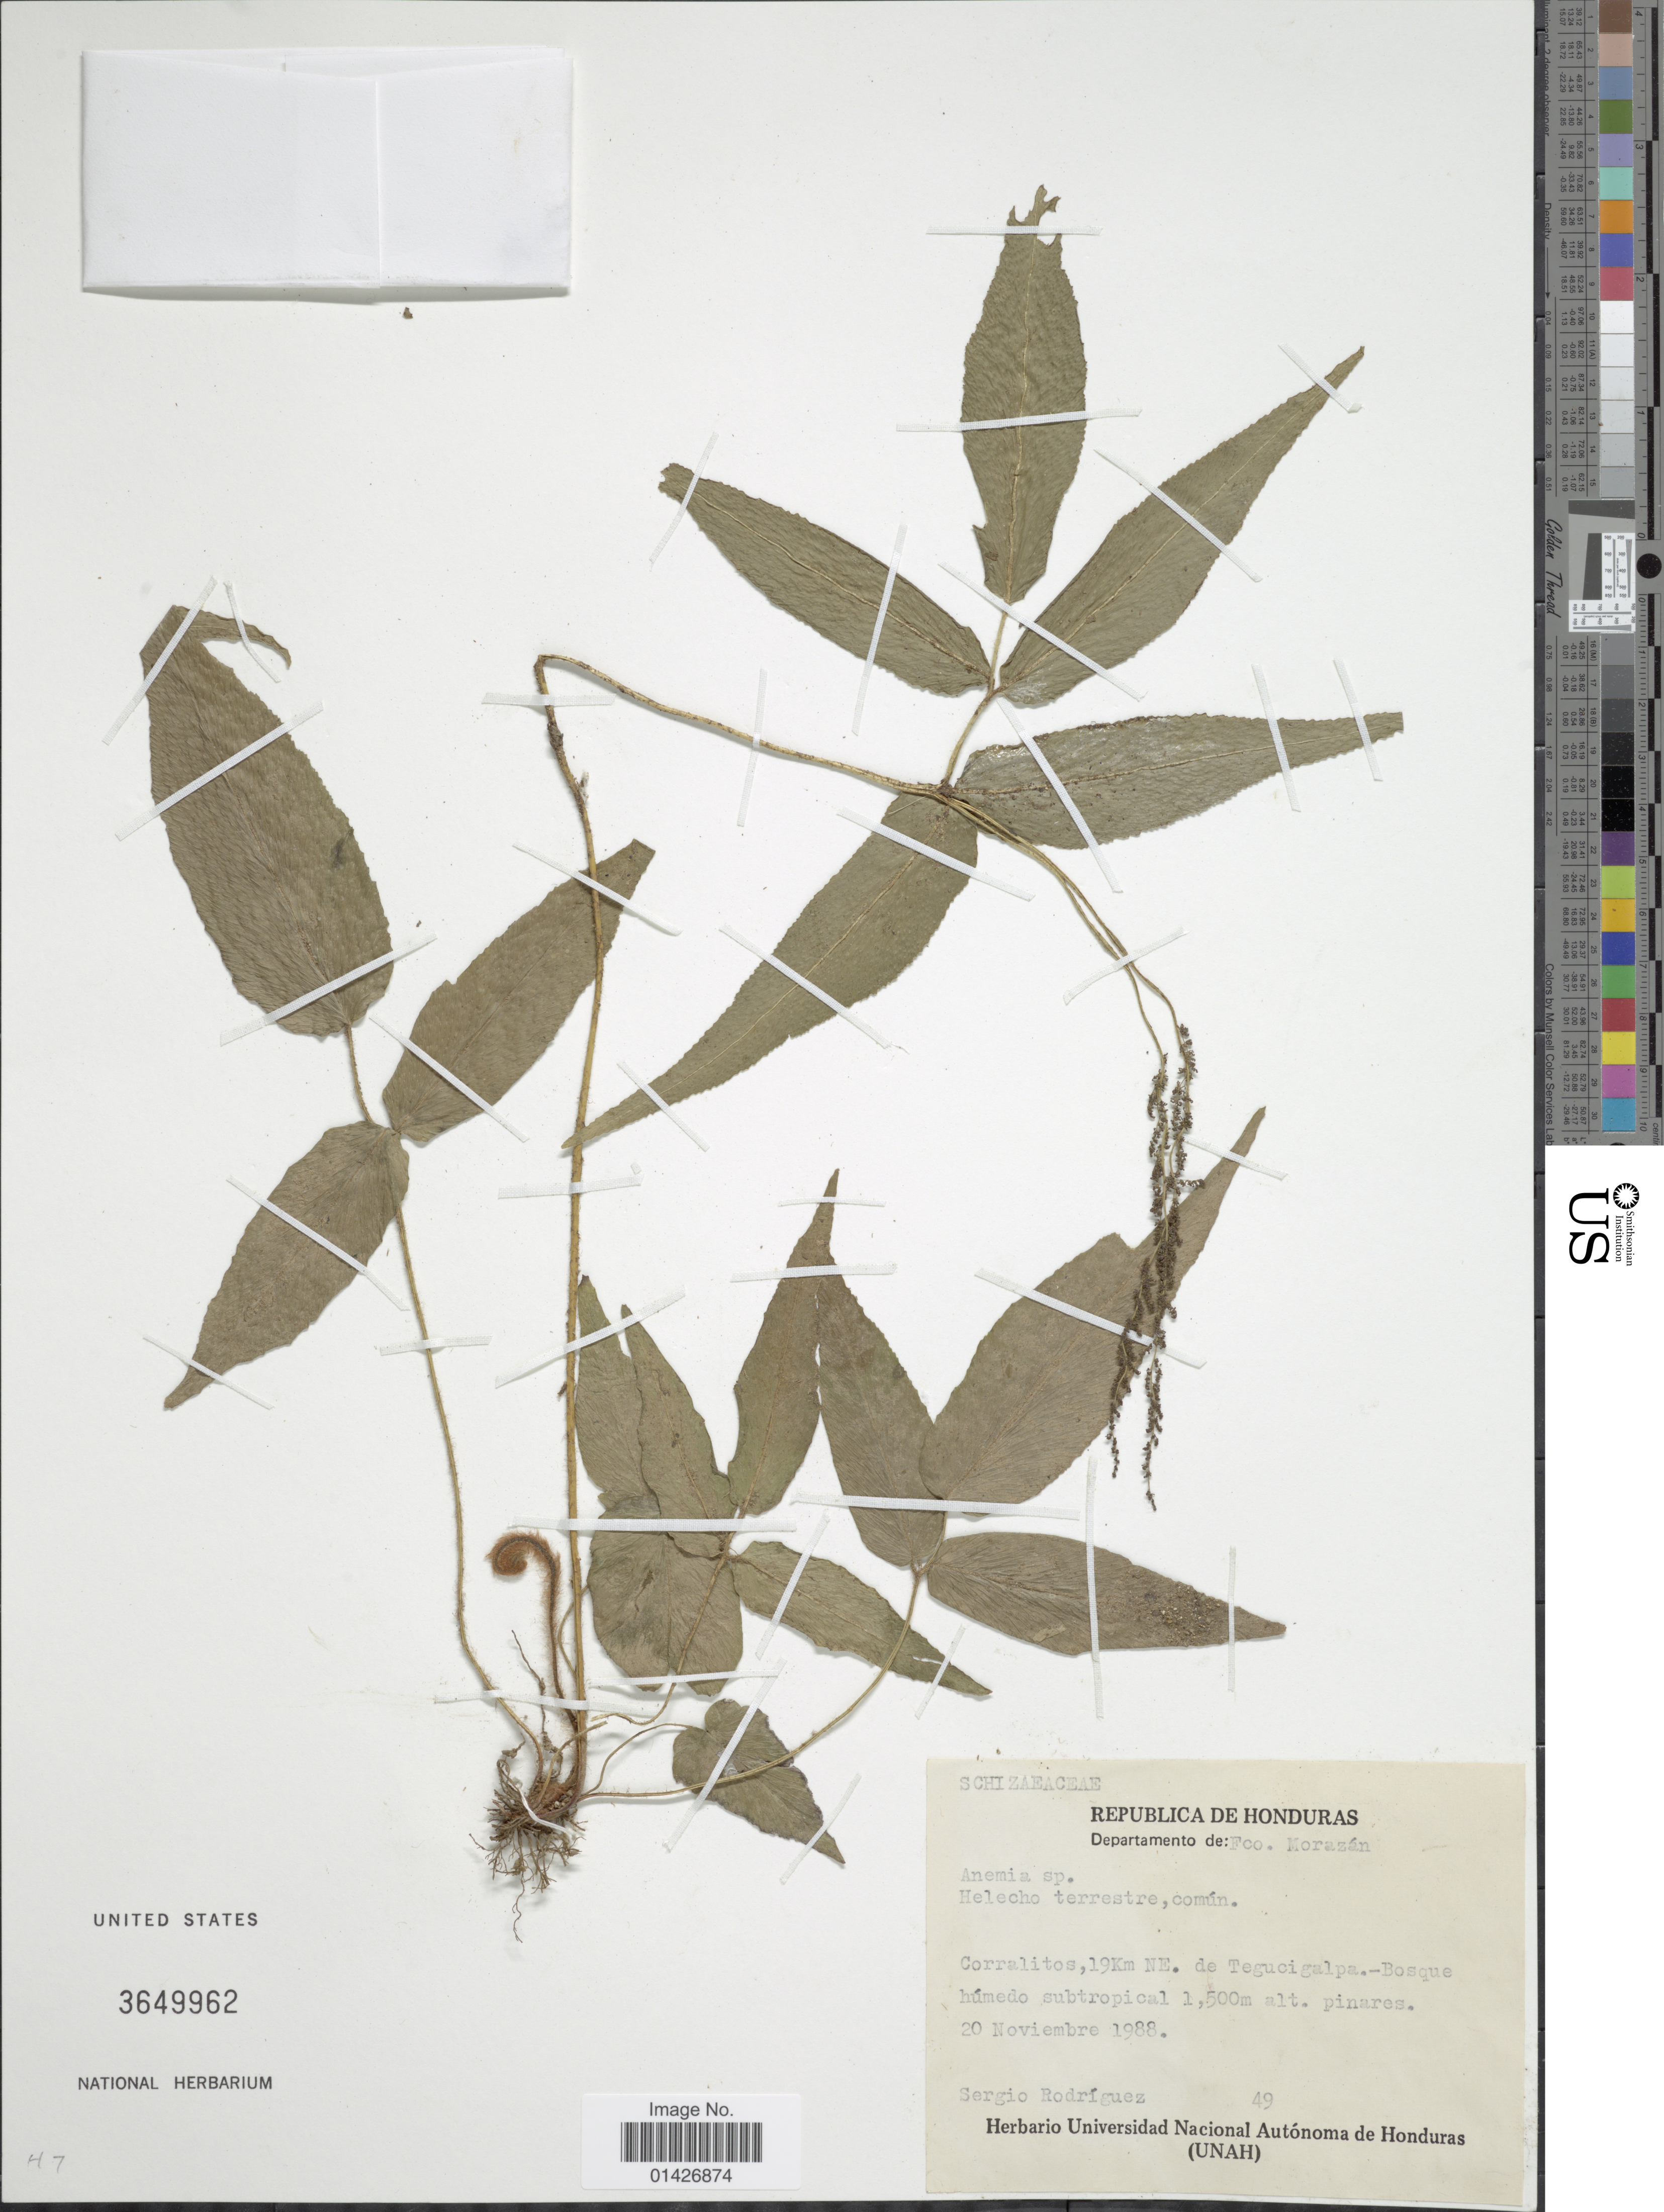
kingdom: Plantae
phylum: Tracheophyta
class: Polypodiopsida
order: Schizaeales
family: Anemiaceae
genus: Anemia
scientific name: Anemia sp.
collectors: S. Rodríguez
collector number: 49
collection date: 1988-11-20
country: Honduras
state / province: Fco. Morazán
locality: Republica de Honduras, Departamento de: Fco Morazán, Corralitos, 19Km NE de Tegucigalpa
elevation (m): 1500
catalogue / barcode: US 3649962